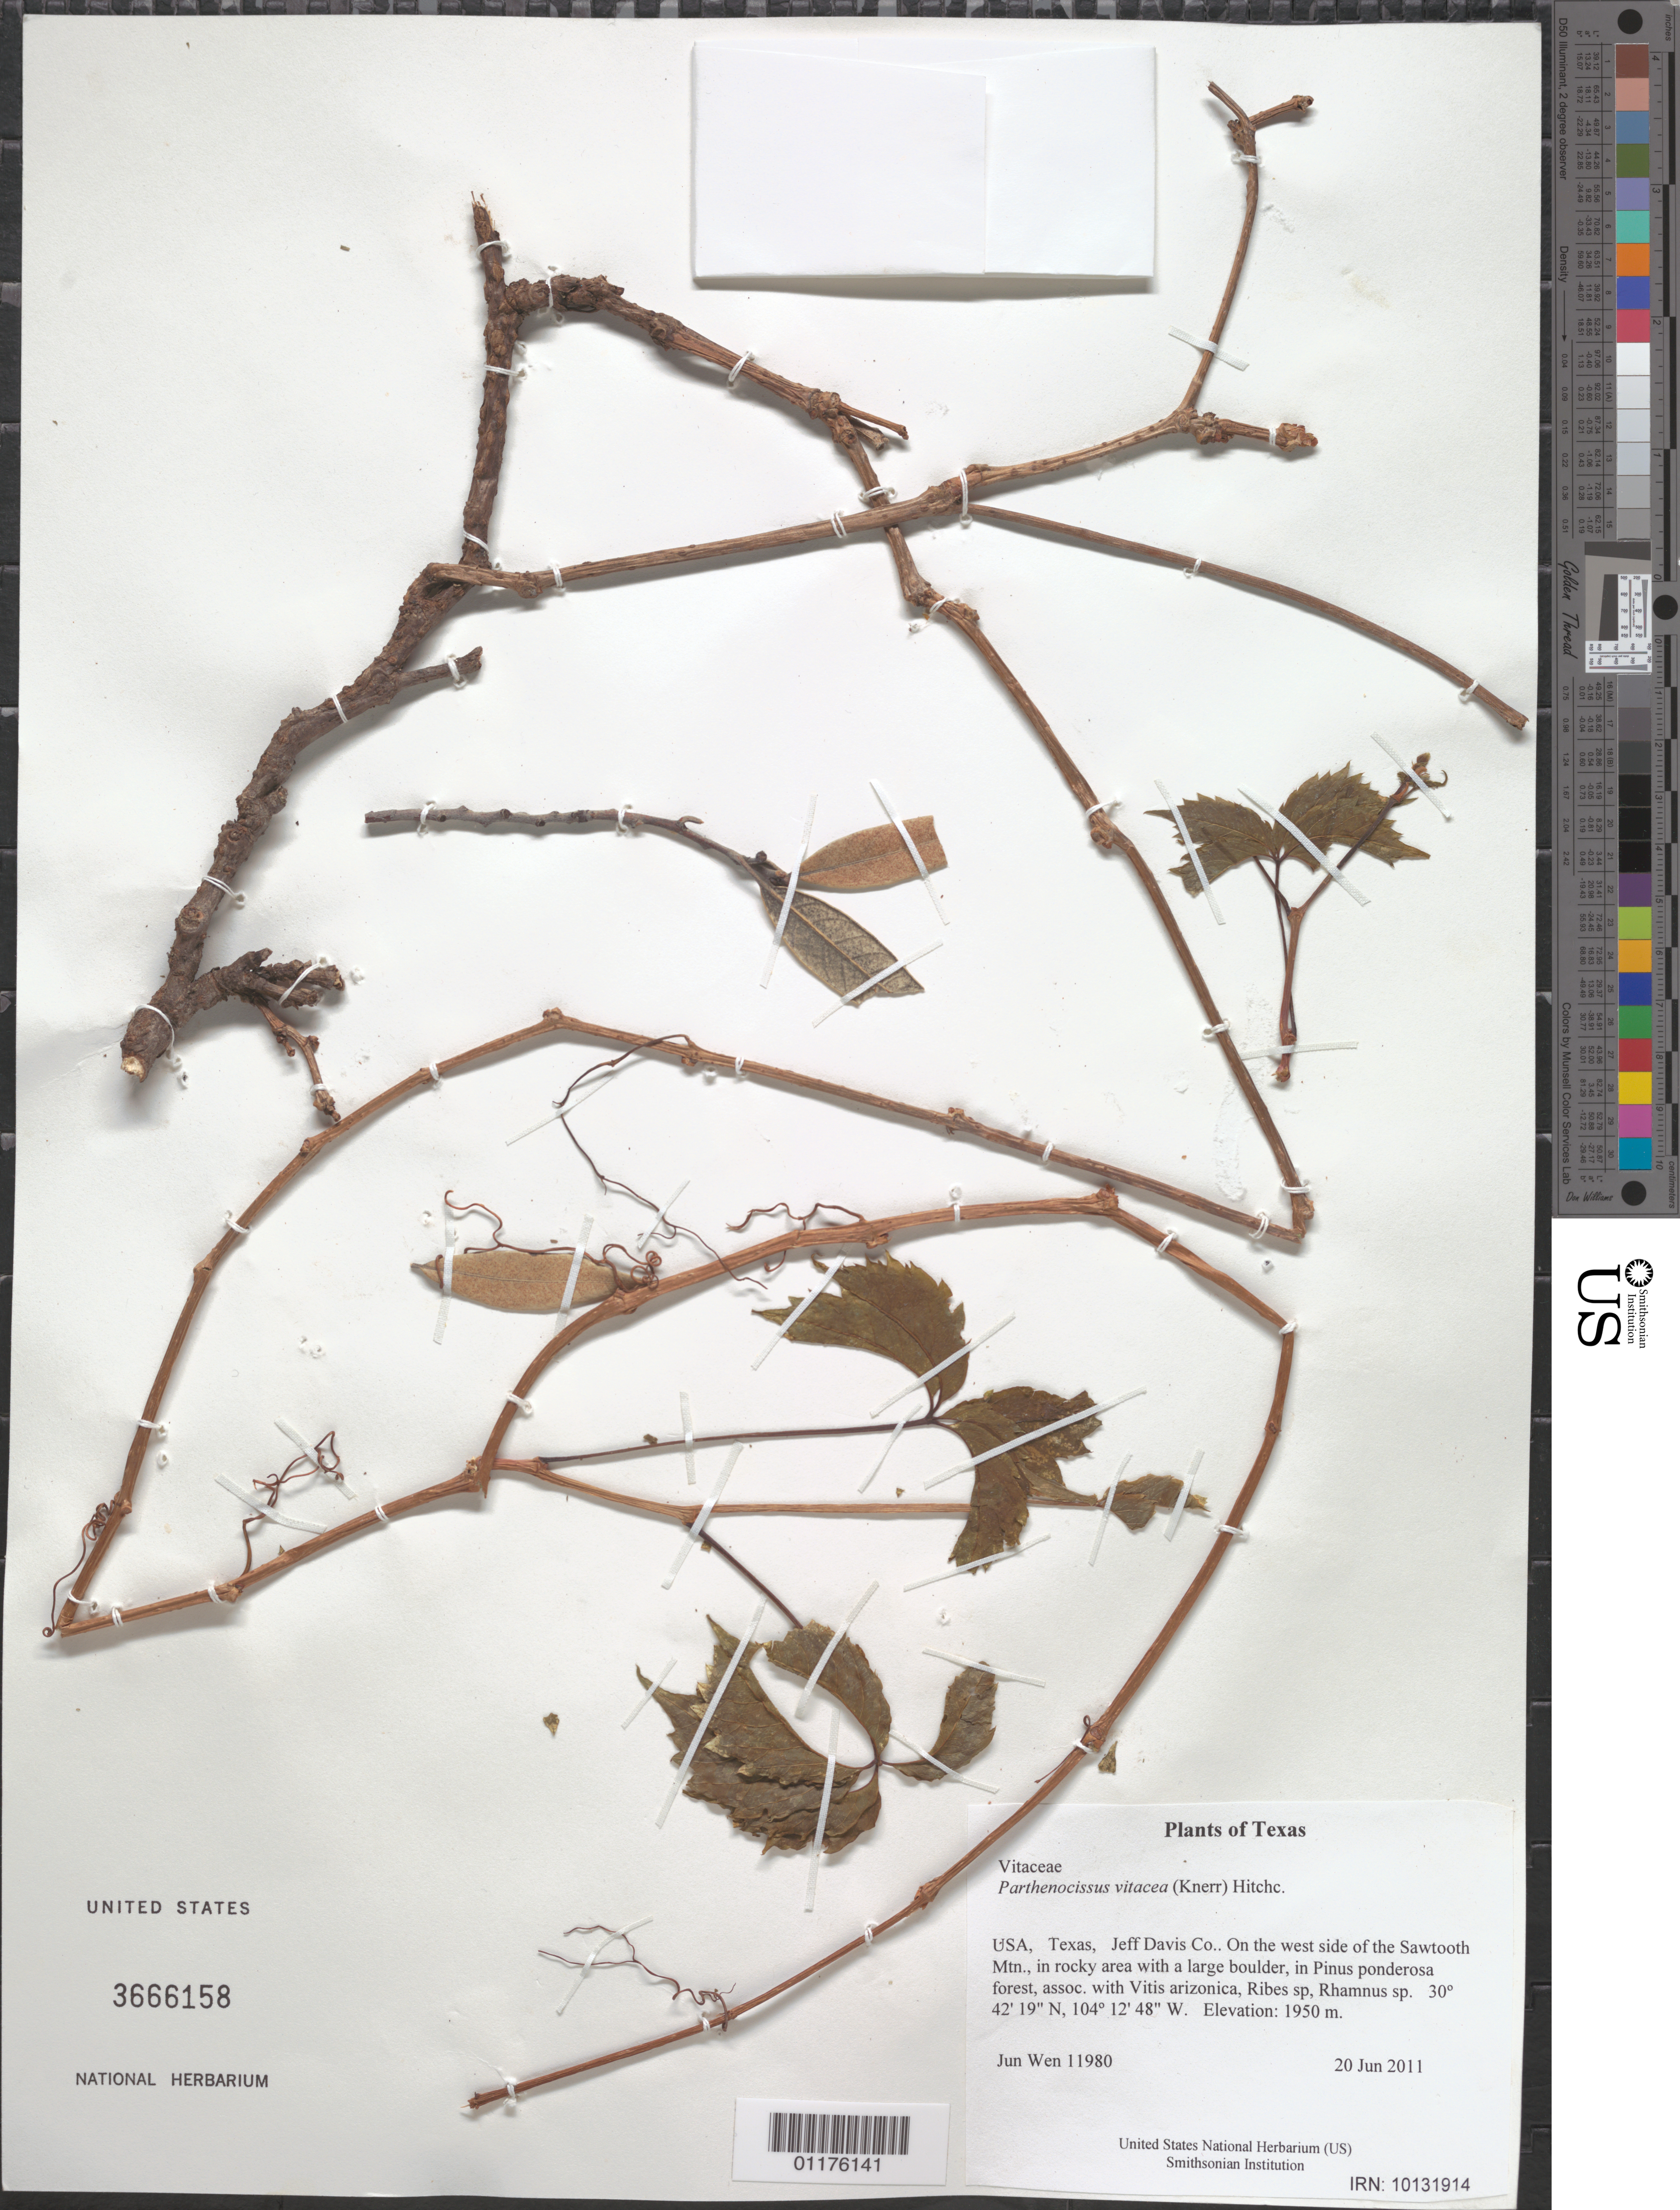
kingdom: Plantae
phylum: Tracheophyta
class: Magnoliopsida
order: Vitales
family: Vitaceae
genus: Parthenocissus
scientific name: Parthenocissus vitacea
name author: (Knerr) Hitchc.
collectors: J. Wen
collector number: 11980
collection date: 2011-06-20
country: United States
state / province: Texas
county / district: Jeff Davis Co.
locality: On the west side of the Sawtooth Mtn., in rocky area with a large boulder, in Pinus ponderosa forest, assoc. with Vitis arizonica, Ribes sp, Rhamnus sp.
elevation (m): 1950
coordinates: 30 42.310 N, 104 12.803 W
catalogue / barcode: US 3666158